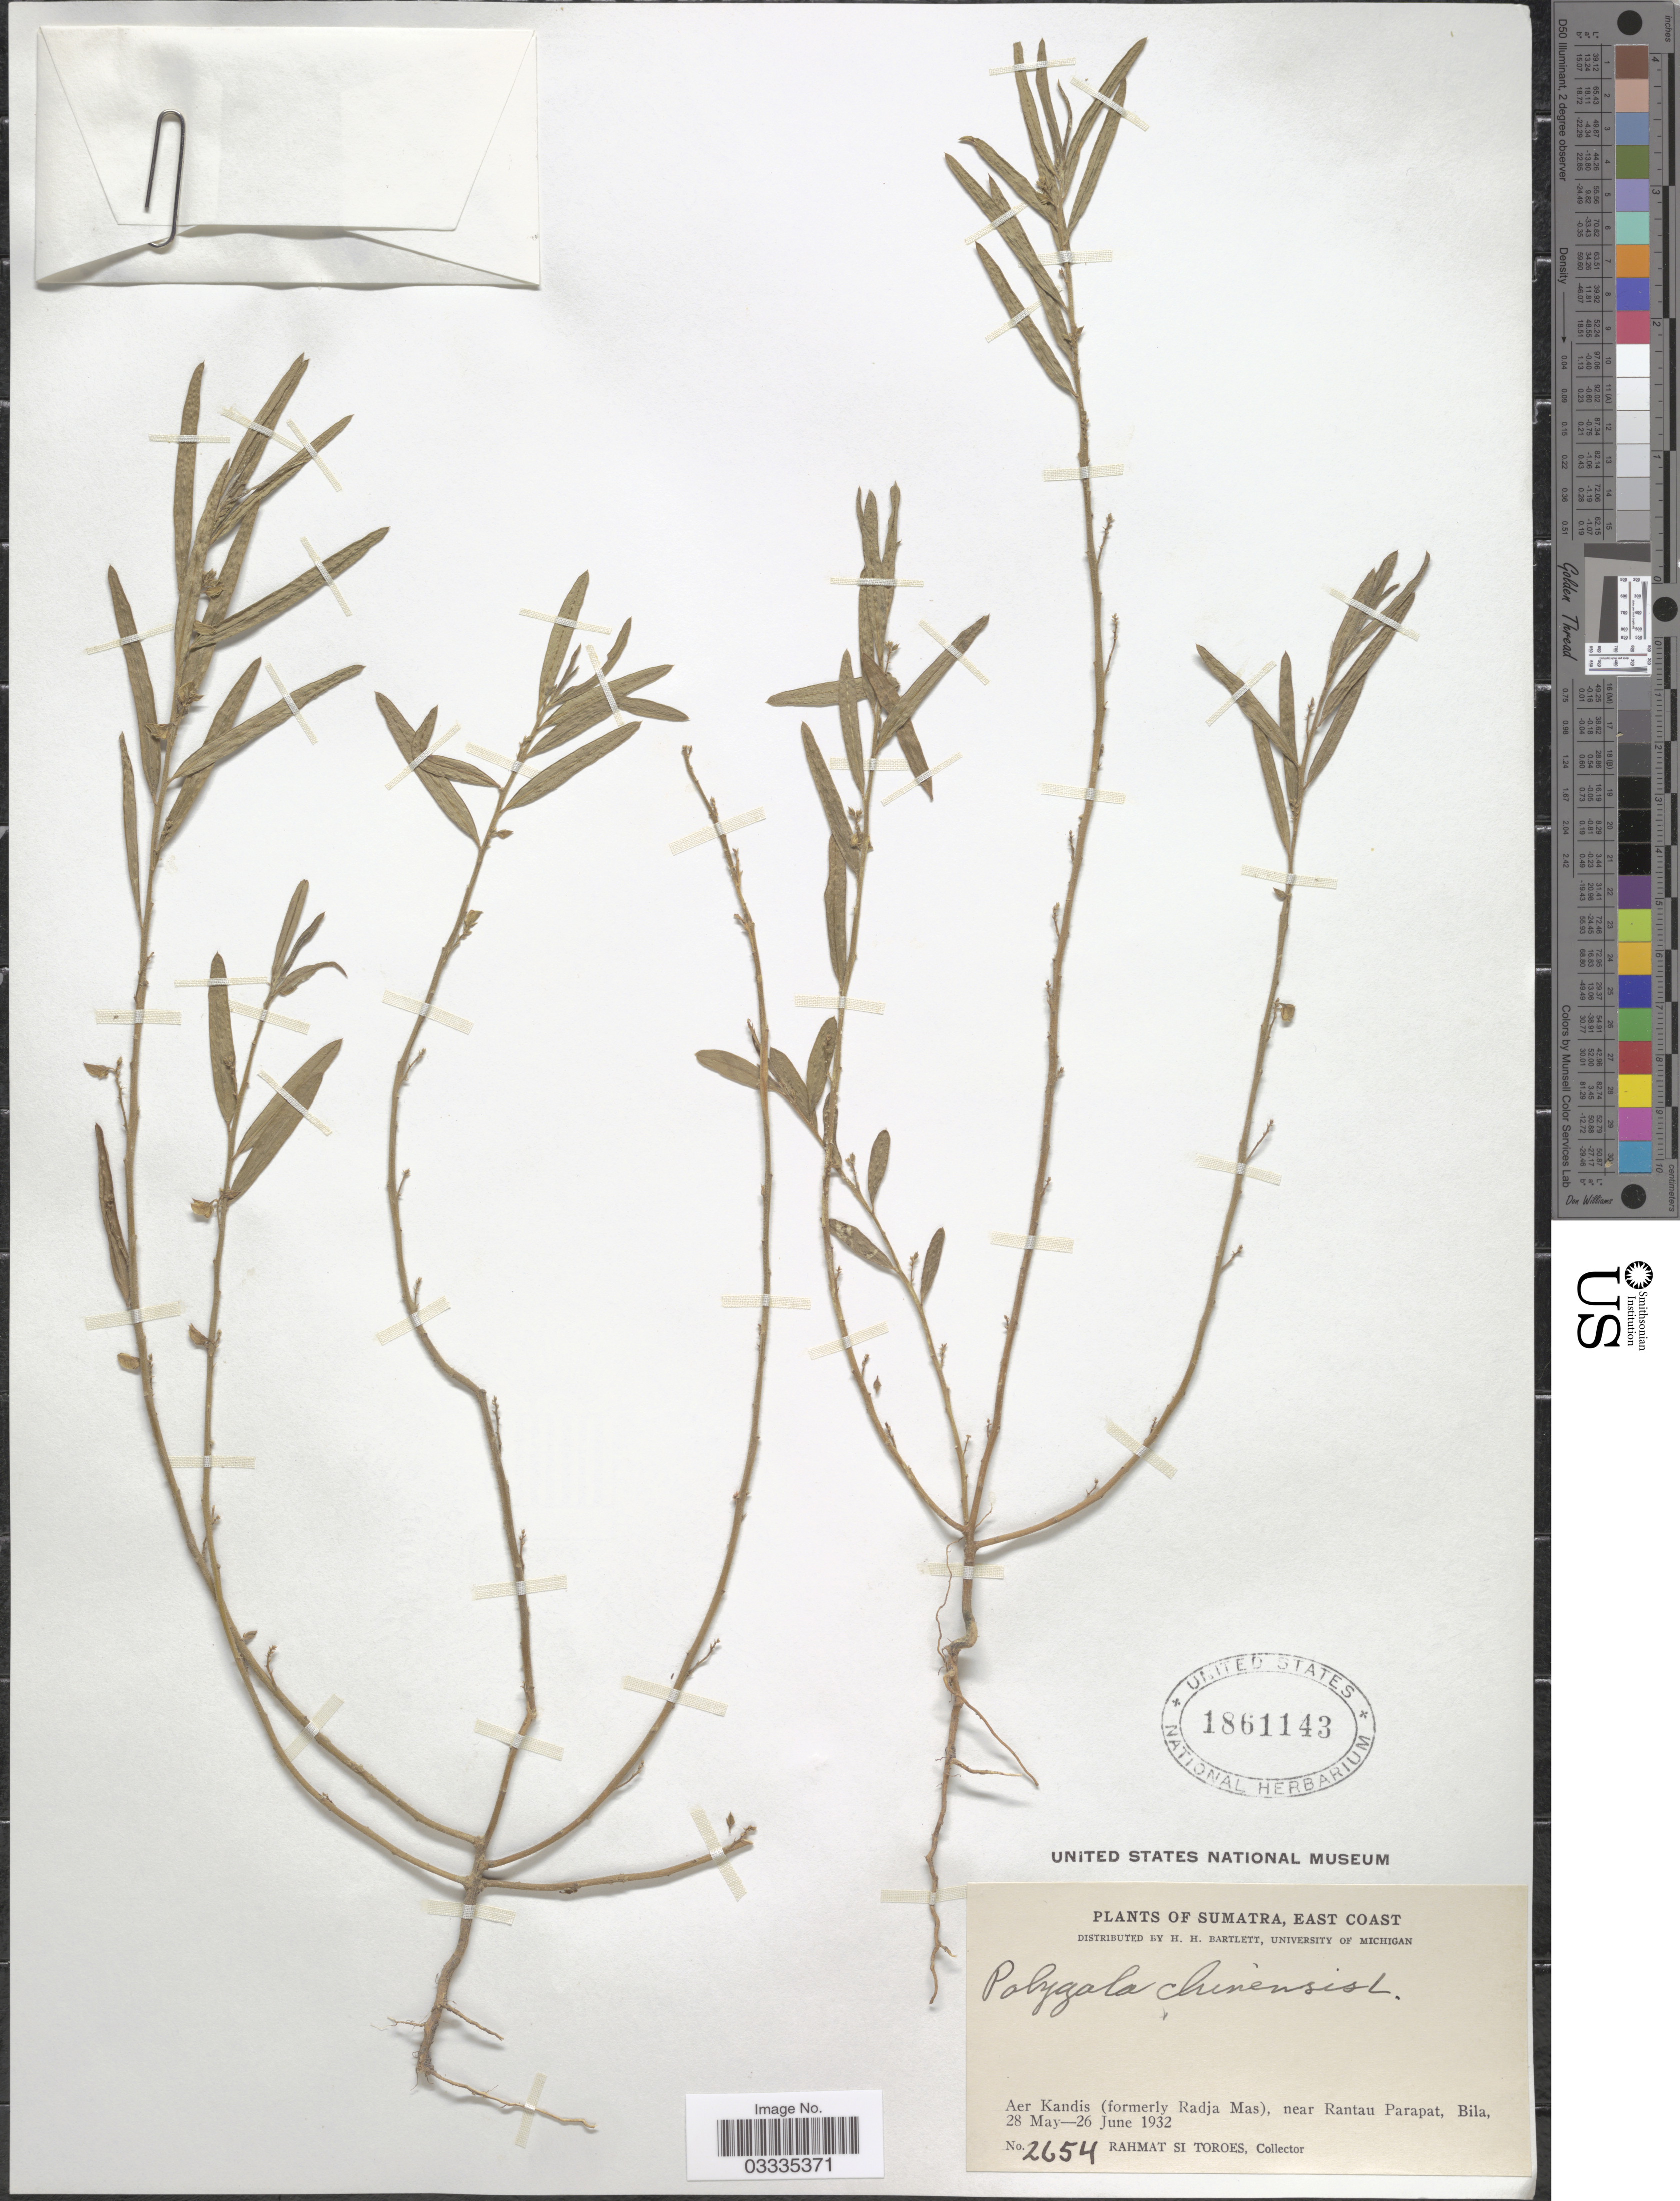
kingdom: Plantae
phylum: Tracheophyta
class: Magnoliopsida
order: Fabales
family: Polygalaceae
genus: Polygala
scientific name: Polygala chinensis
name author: L.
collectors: Rahmat Si Boeea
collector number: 2654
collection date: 1932-05-28/1932-06-26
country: Indonesia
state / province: Sumatra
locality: East Coast. Aer Kandis (formerly Radja Mas), near Ranta Parapat, Bila.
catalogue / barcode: US 1861143